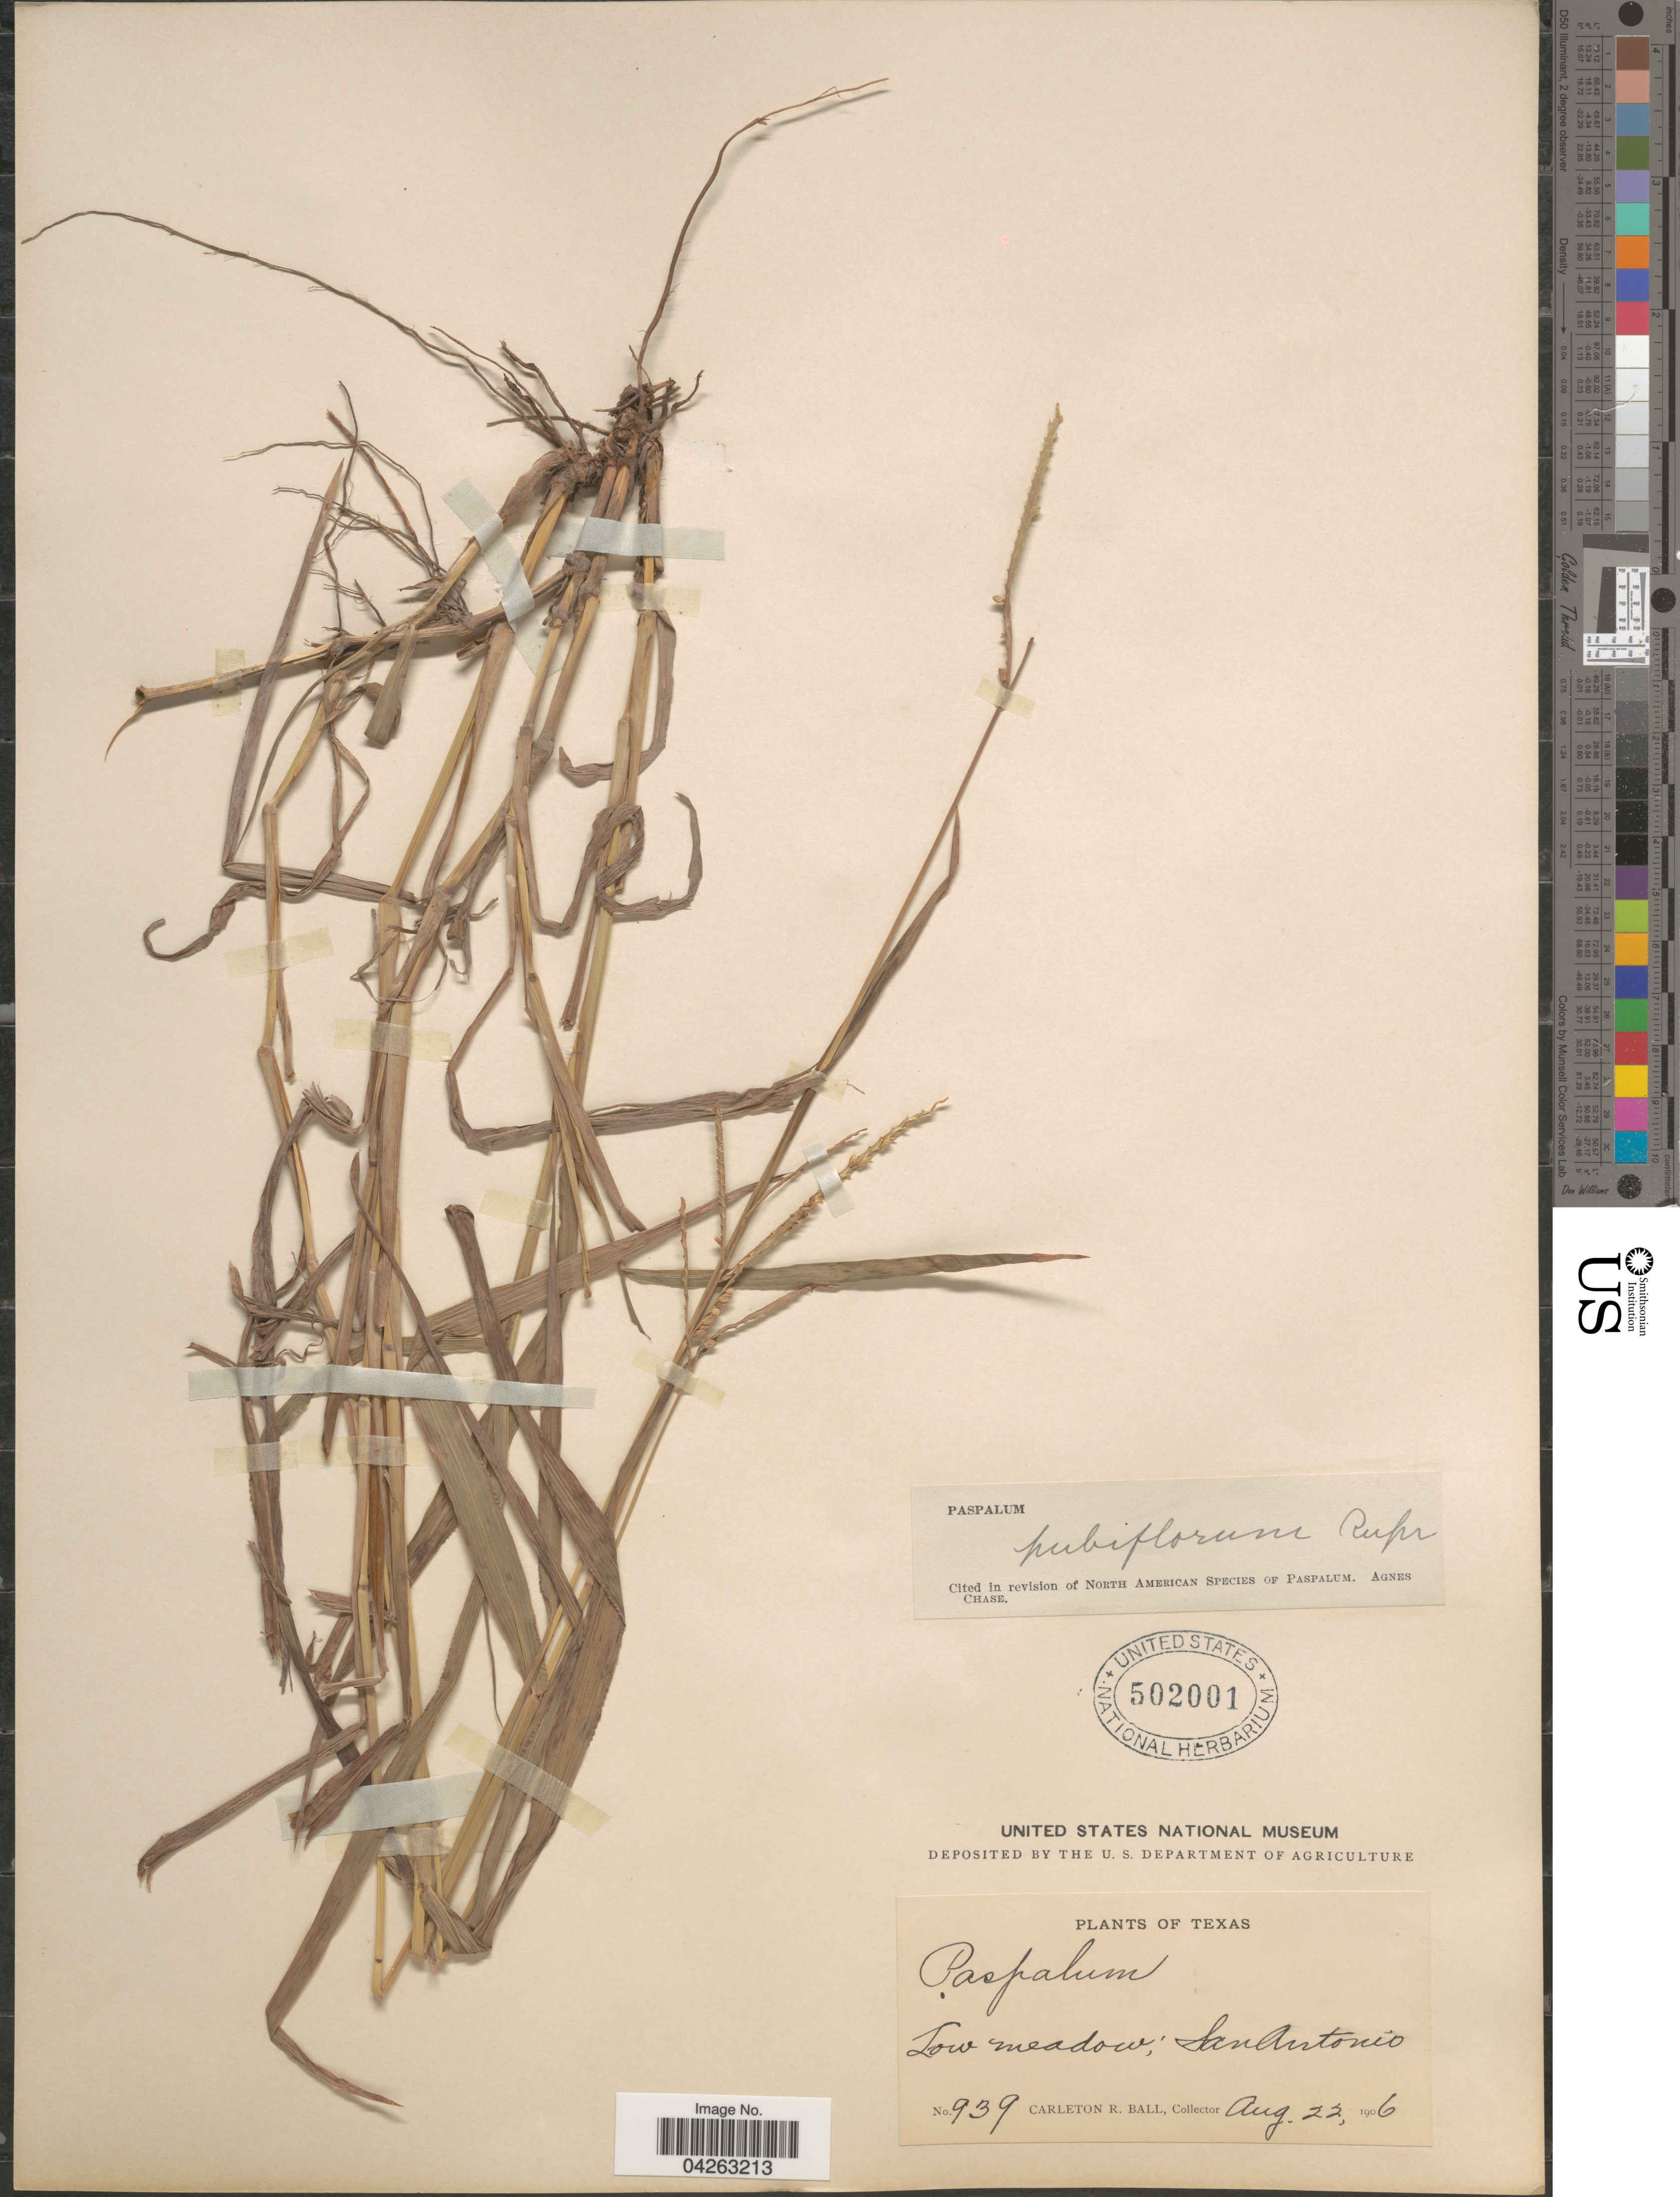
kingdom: Plantae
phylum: Tracheophyta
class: Liliopsida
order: Poales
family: Poaceae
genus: Paspalum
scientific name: Paspalum pubiflorum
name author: Rupr. ex E. Fourn.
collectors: C. R. Ball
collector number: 939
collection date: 1906-08-22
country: United States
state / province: Texas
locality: Low meadow; San Antonio.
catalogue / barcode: US 502001